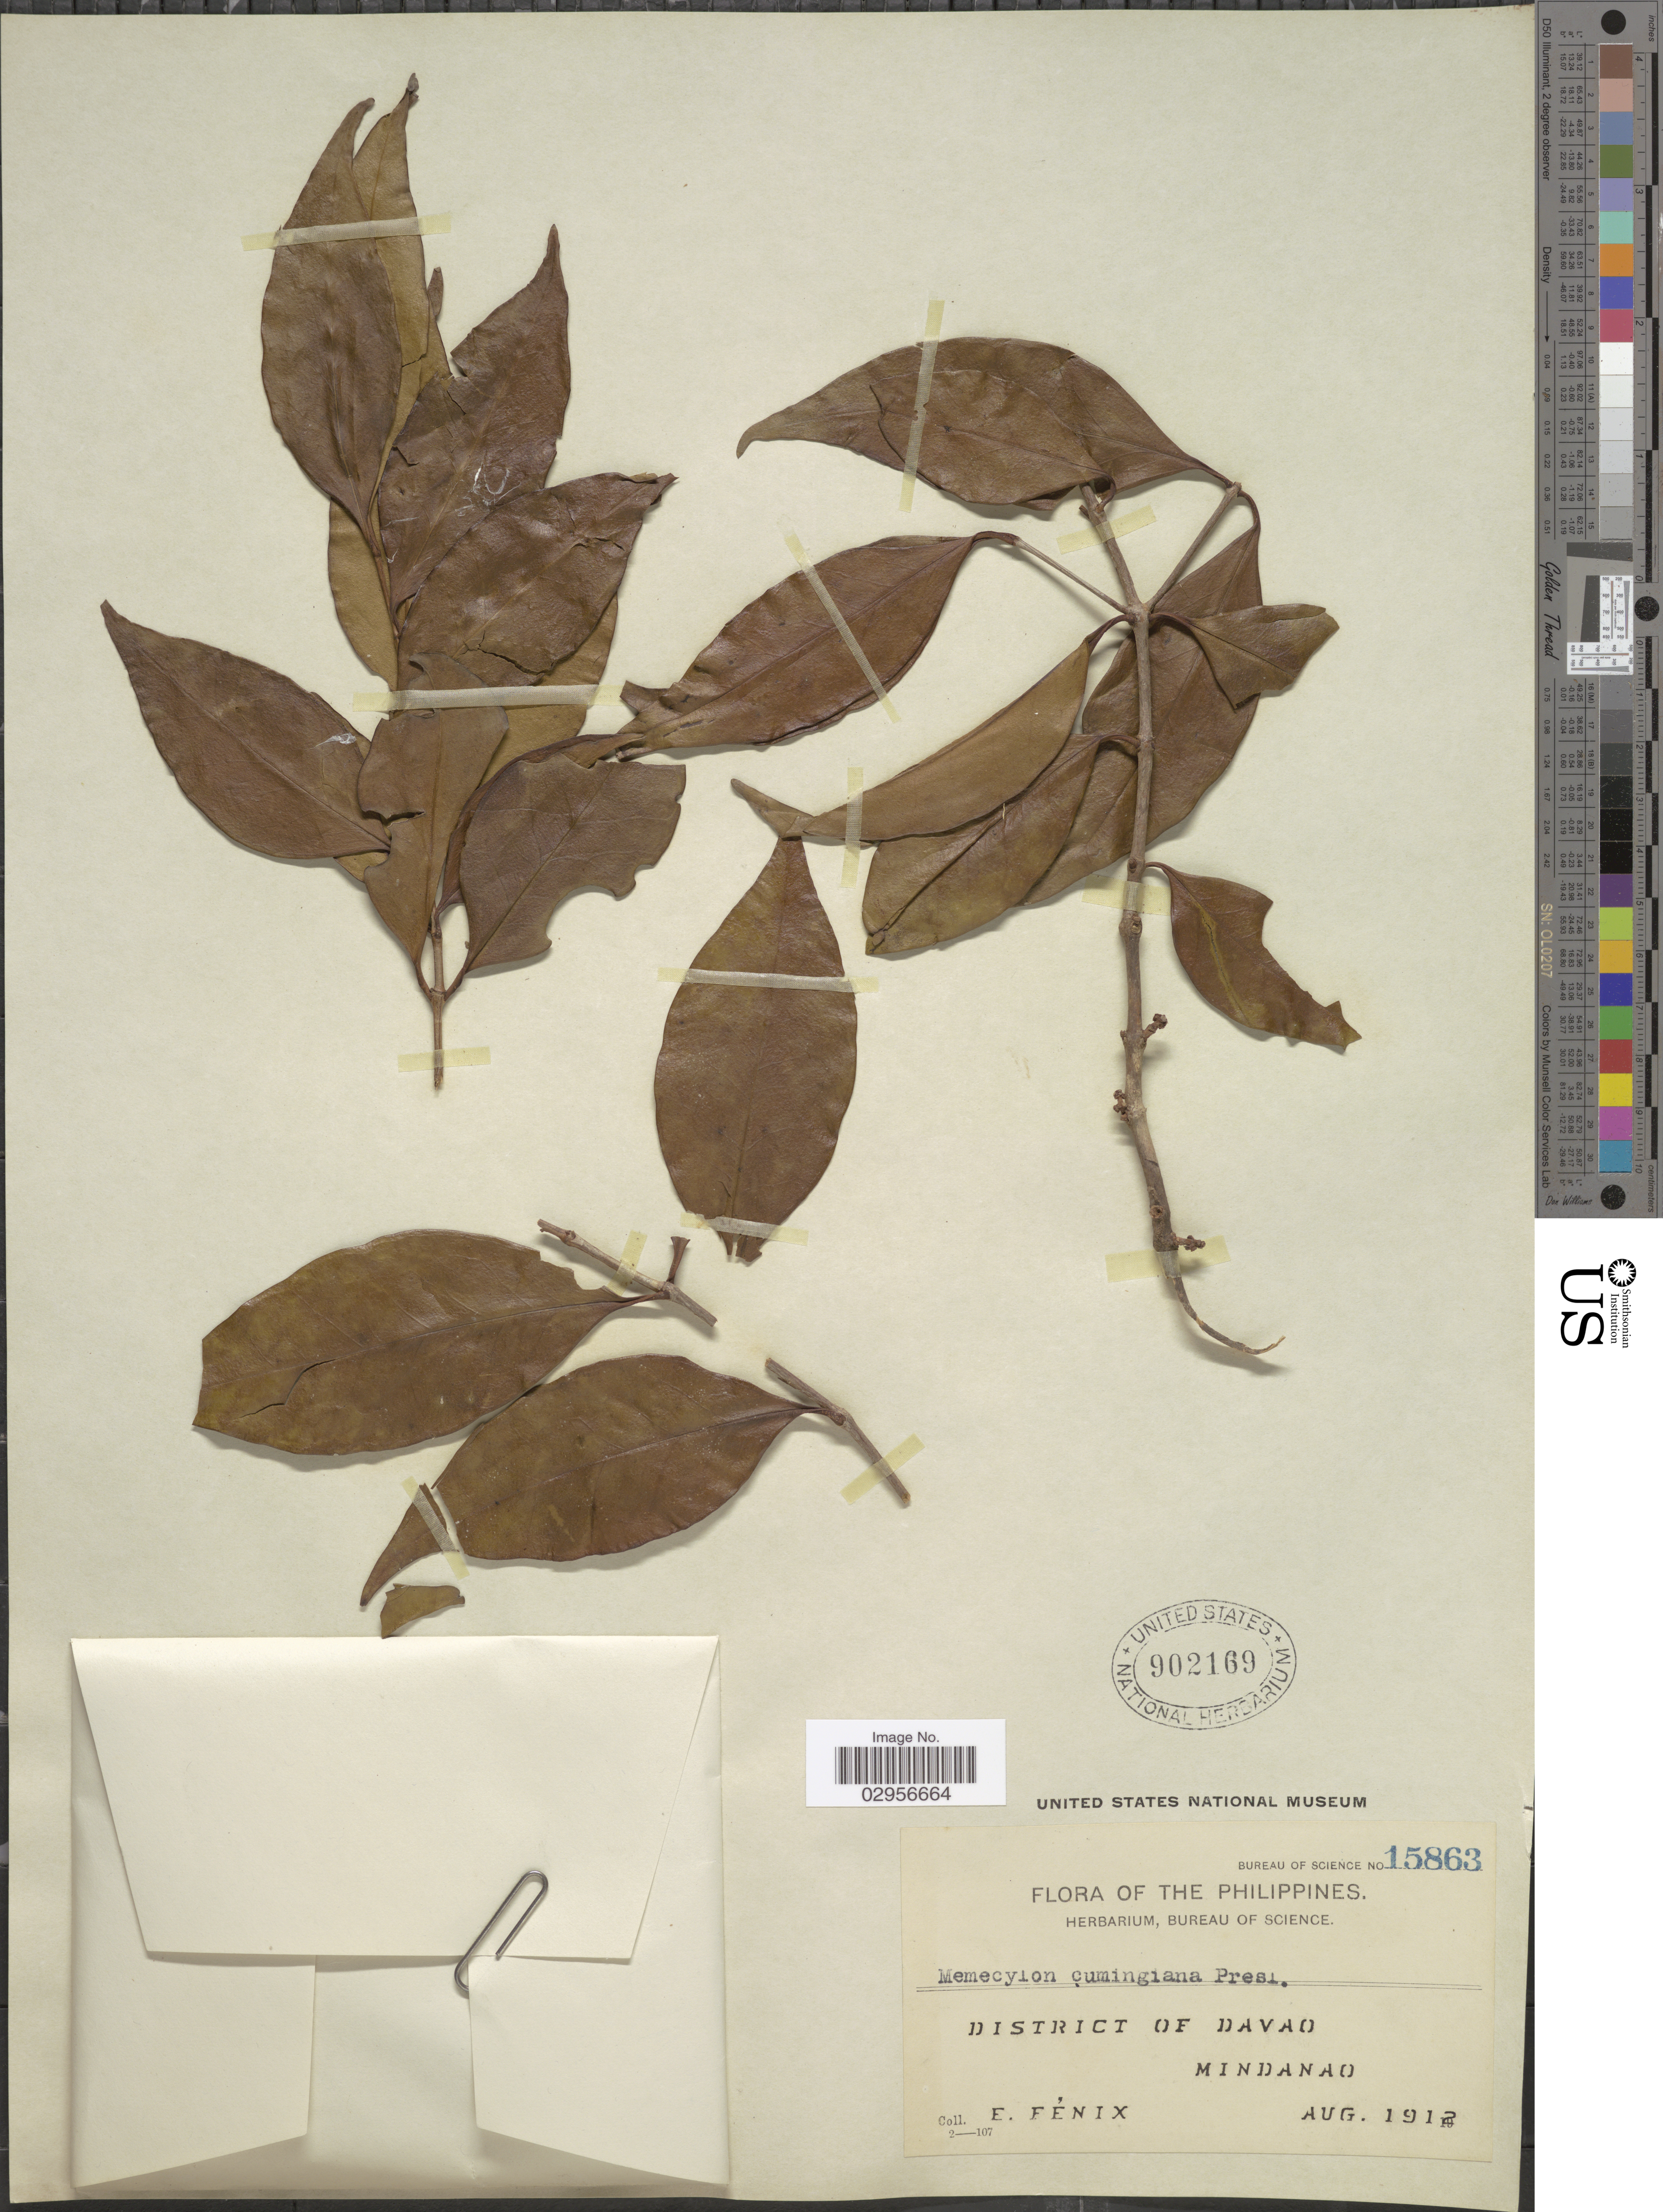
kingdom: Plantae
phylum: Tracheophyta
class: Magnoliopsida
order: Myrtales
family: Melastomataceae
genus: Memecylon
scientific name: Memecylon lanceolatum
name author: Blanco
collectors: E. Fénix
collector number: Bureau of Science 15863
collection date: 1912-08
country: Philippines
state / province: Davao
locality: District of Davao, Mindanao.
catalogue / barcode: US 902169